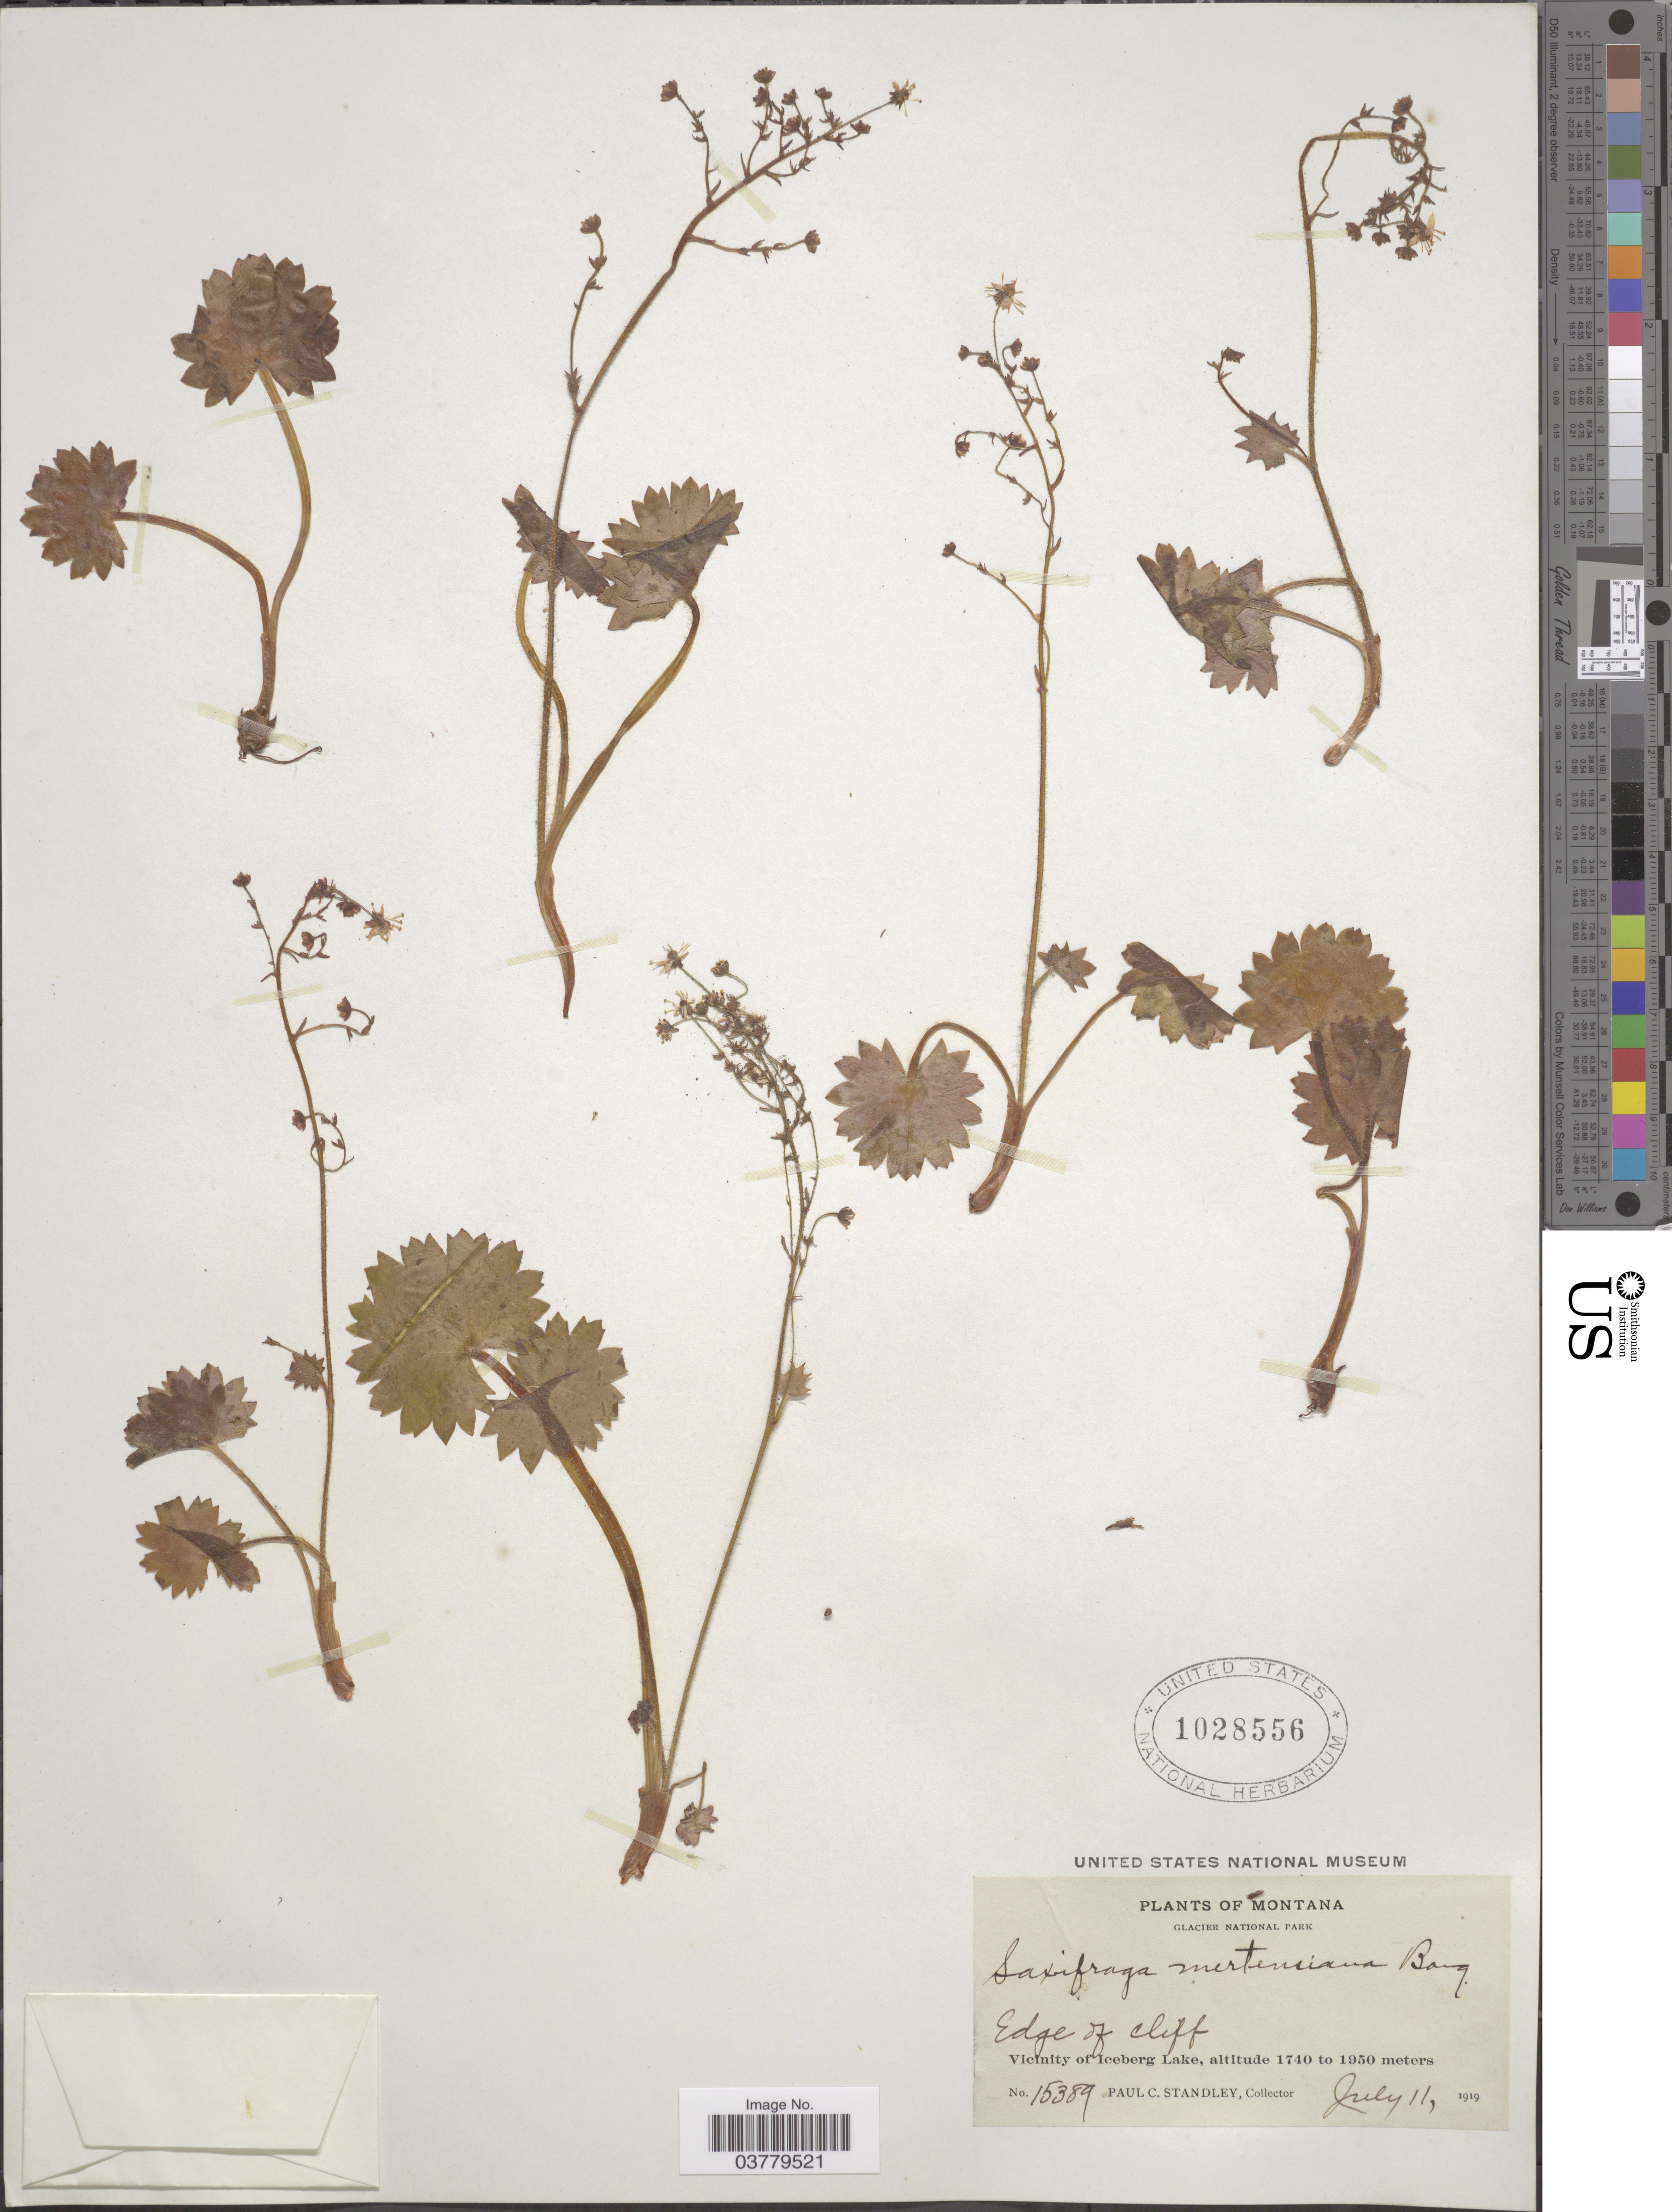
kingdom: Plantae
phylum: Tracheophyta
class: Magnoliopsida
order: Saxifragales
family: Saxifragaceae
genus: Saxifraga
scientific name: Saxifraga mertensiana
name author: Bong.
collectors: P. C. Standley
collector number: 15389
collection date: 1919-07-11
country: United States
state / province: Montana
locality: Glacier National Park. Edge of cliff. Vicinity of Iceberg Lake.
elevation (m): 1740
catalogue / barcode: US 1028556